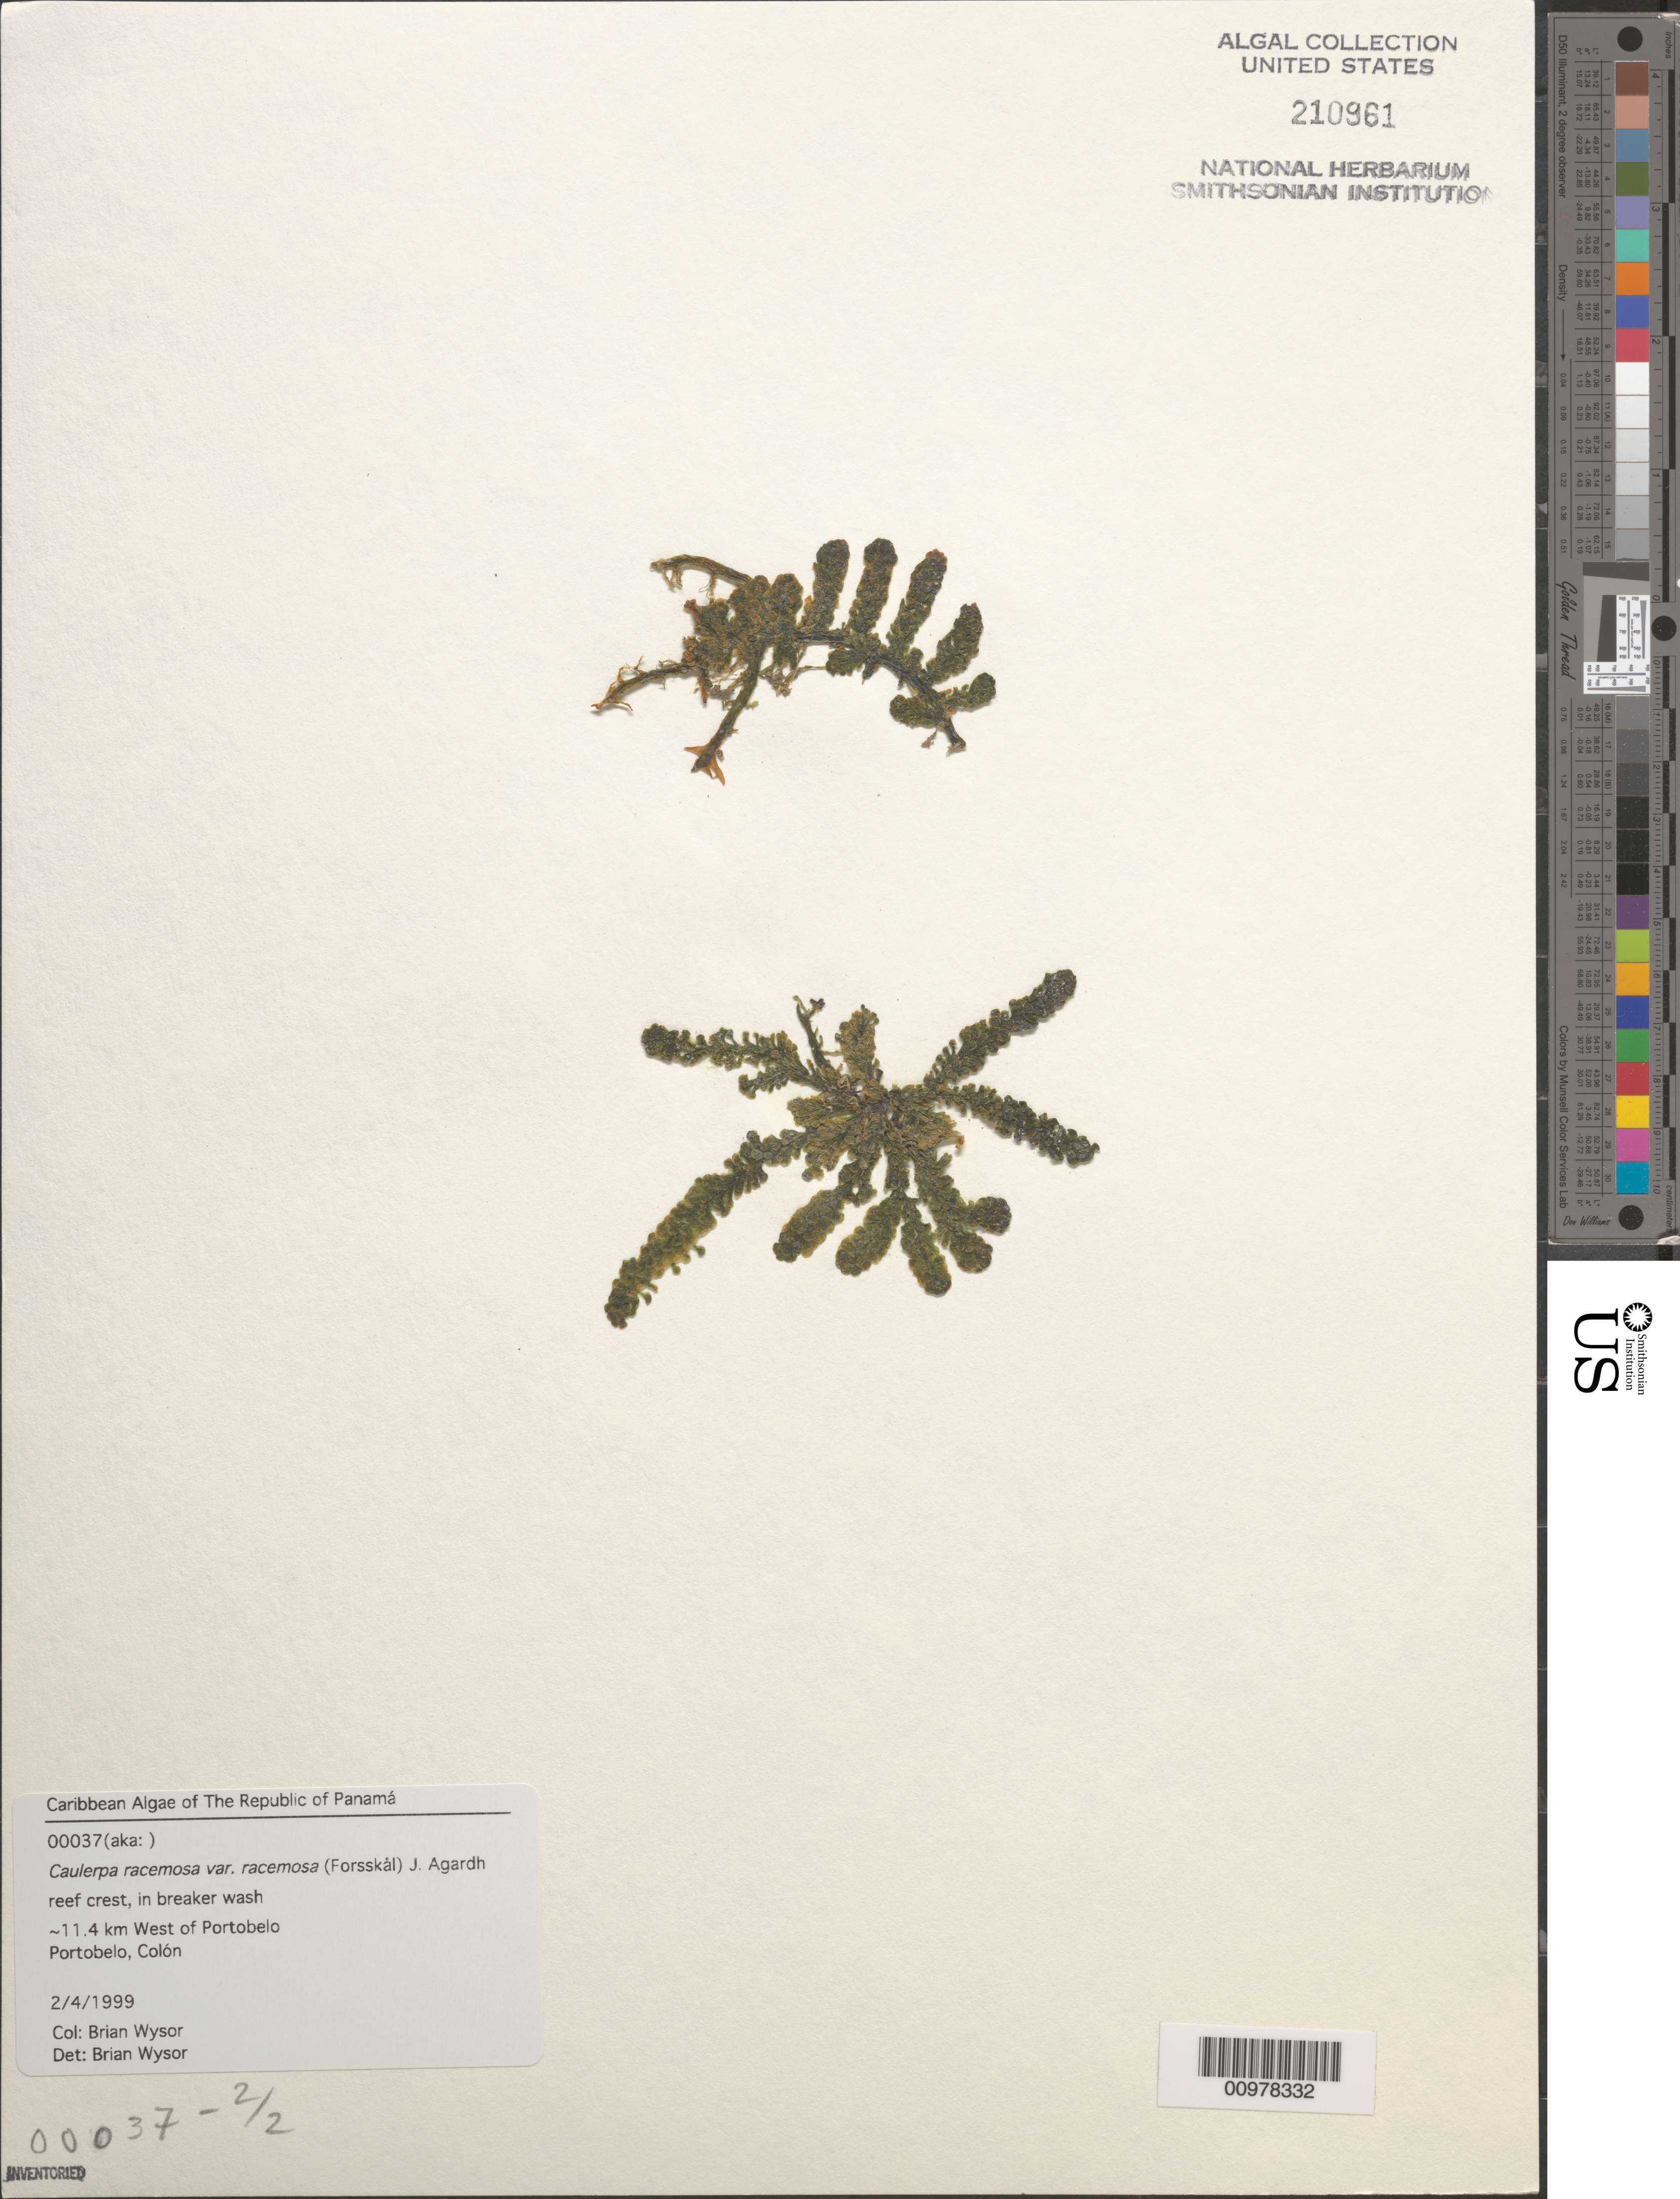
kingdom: Plantae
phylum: Chlorophyta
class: Ulvophyceae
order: Bryopsidales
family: Caulerpaceae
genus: Caulerpa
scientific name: Caulerpa racemosa var. racemosa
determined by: Wysor, B.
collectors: B. Wysor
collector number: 00037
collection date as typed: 04 Feb 1999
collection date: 1999-02-04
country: Panama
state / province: Colón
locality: Ca. 11.4 km west of Portobelo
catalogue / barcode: US 210961